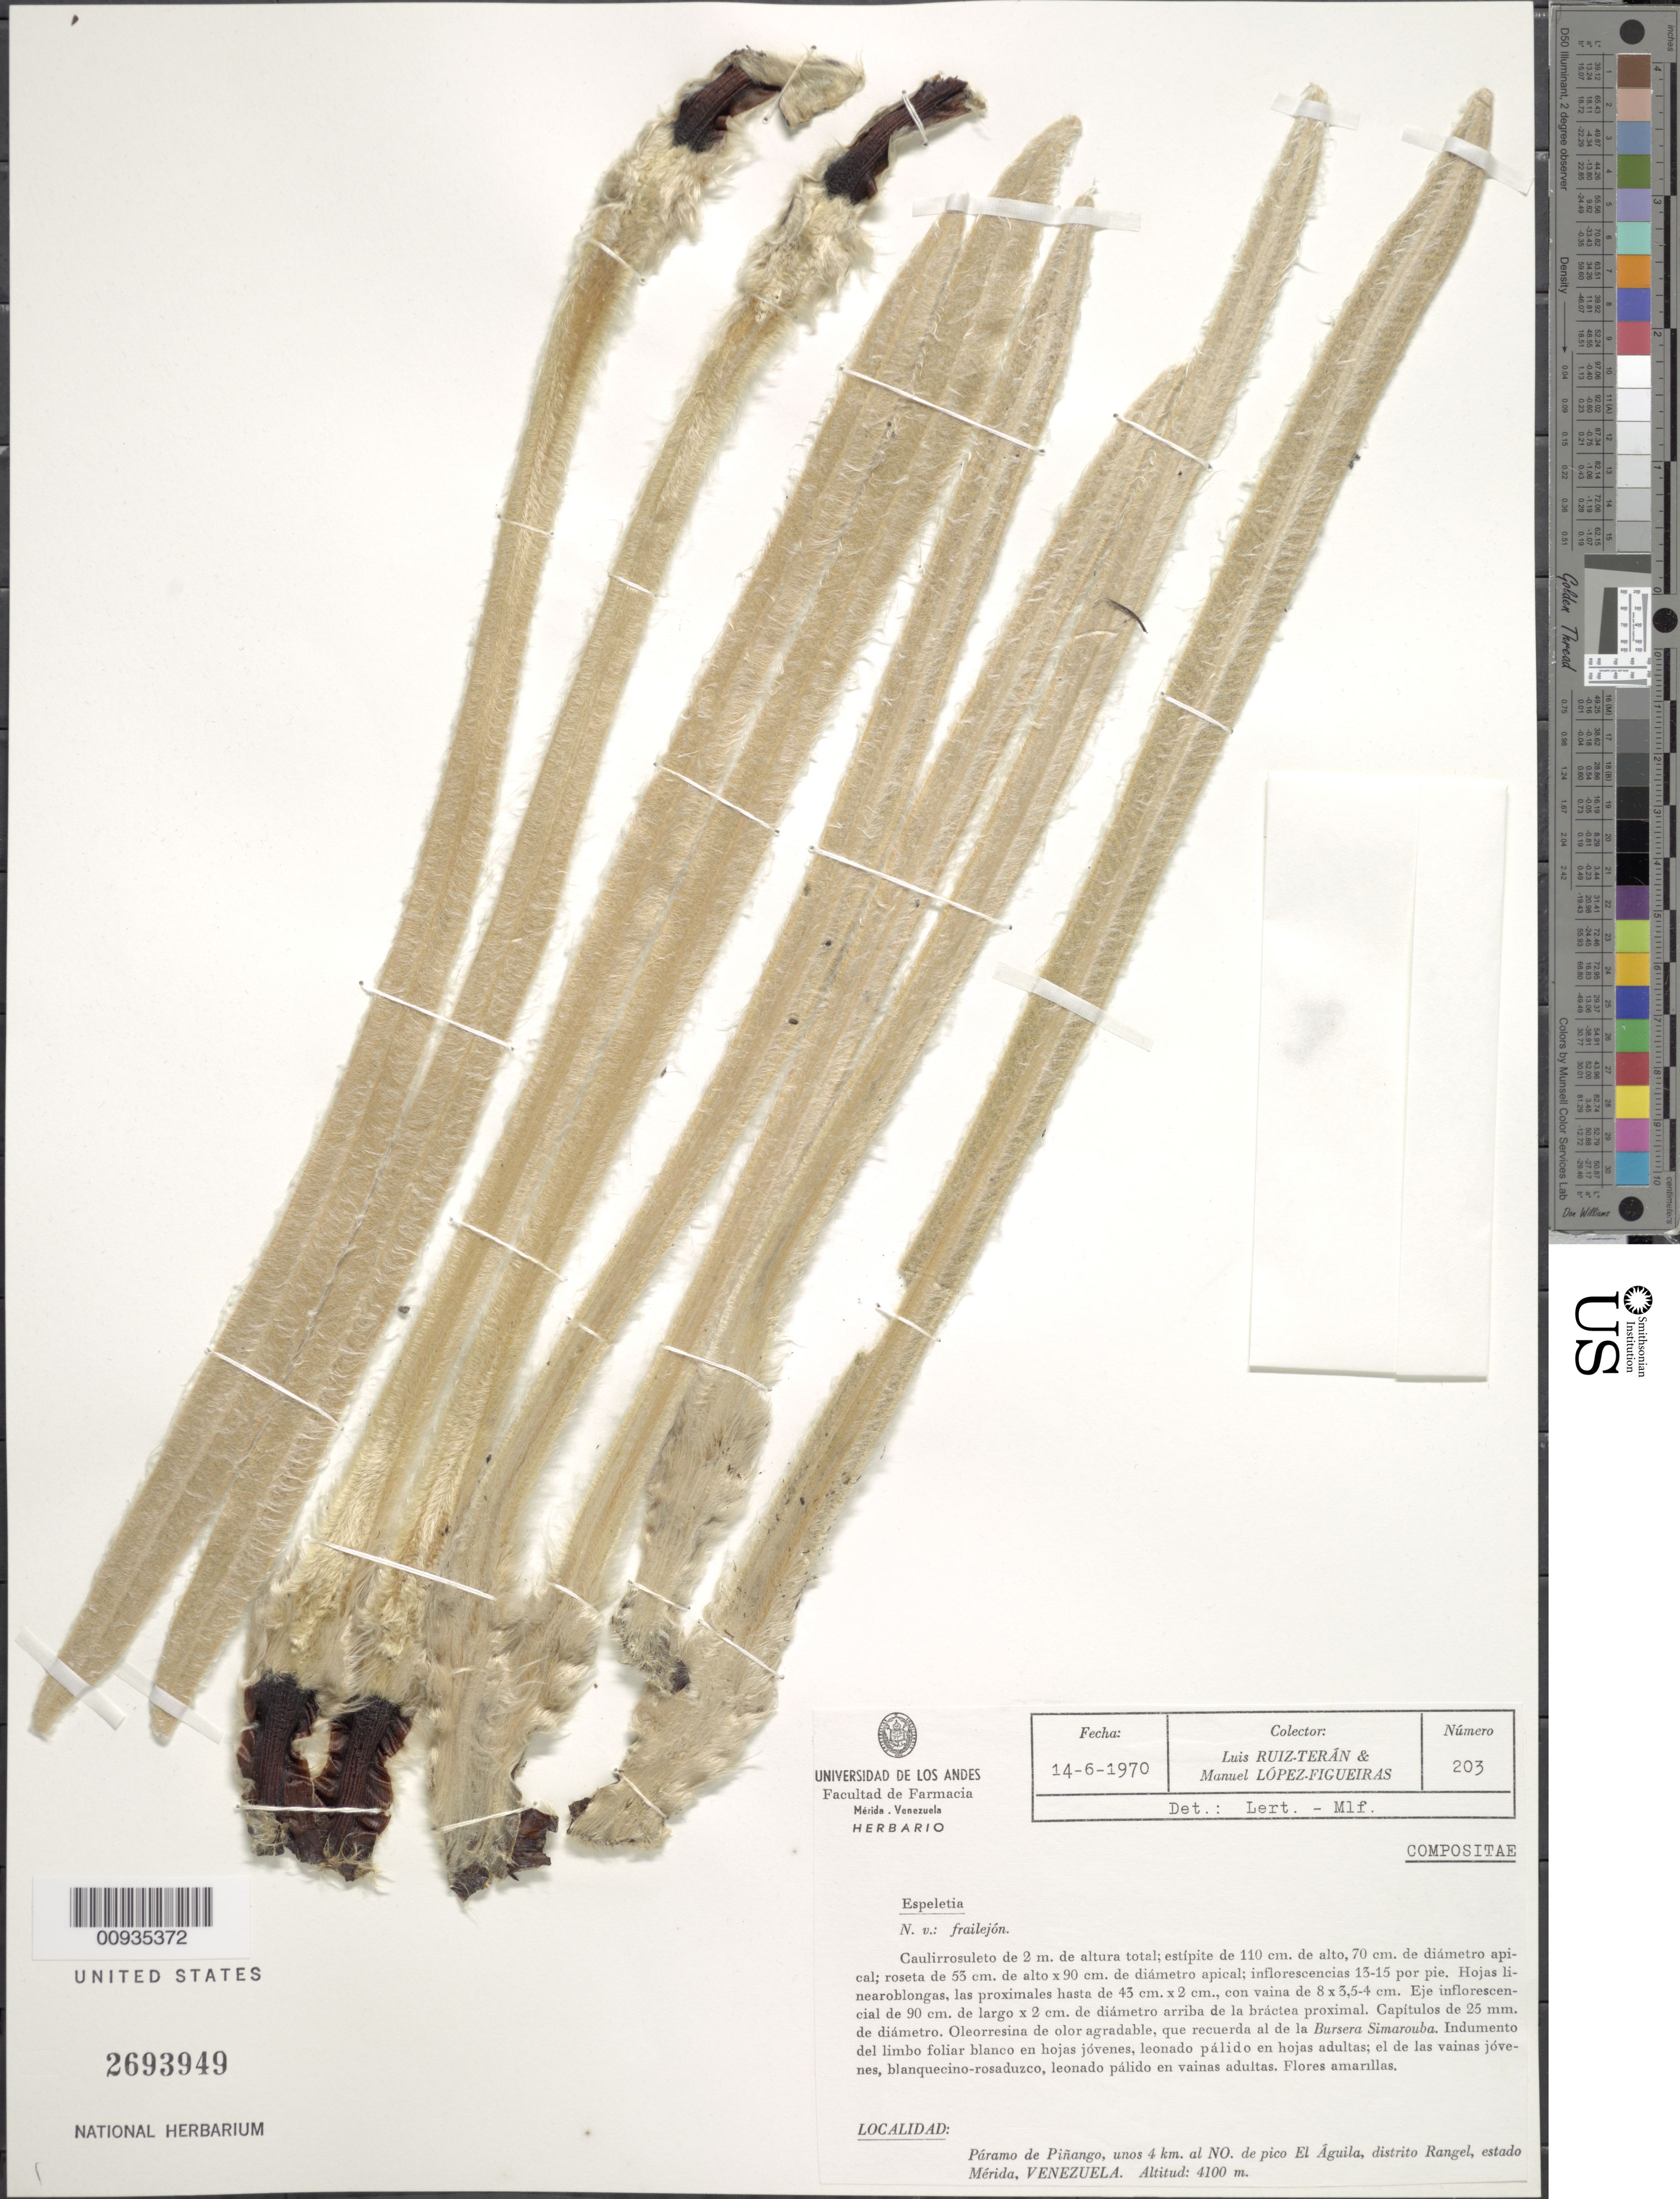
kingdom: Plantae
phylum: Tracheophyta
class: Magnoliopsida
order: Asterales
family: Asteraceae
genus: Coespeletia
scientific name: Coespeletia spicata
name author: (Sch. Bip. ex Wedd.) Cuatrec.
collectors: L. Teran & M. López Figueiras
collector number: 203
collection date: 1970-06-14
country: Venezuela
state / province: Mérida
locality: Paramo de Pinango, unos 4 km. al NO. de pico El Aguila, distrito Rangel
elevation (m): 4100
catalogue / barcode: US 2693949